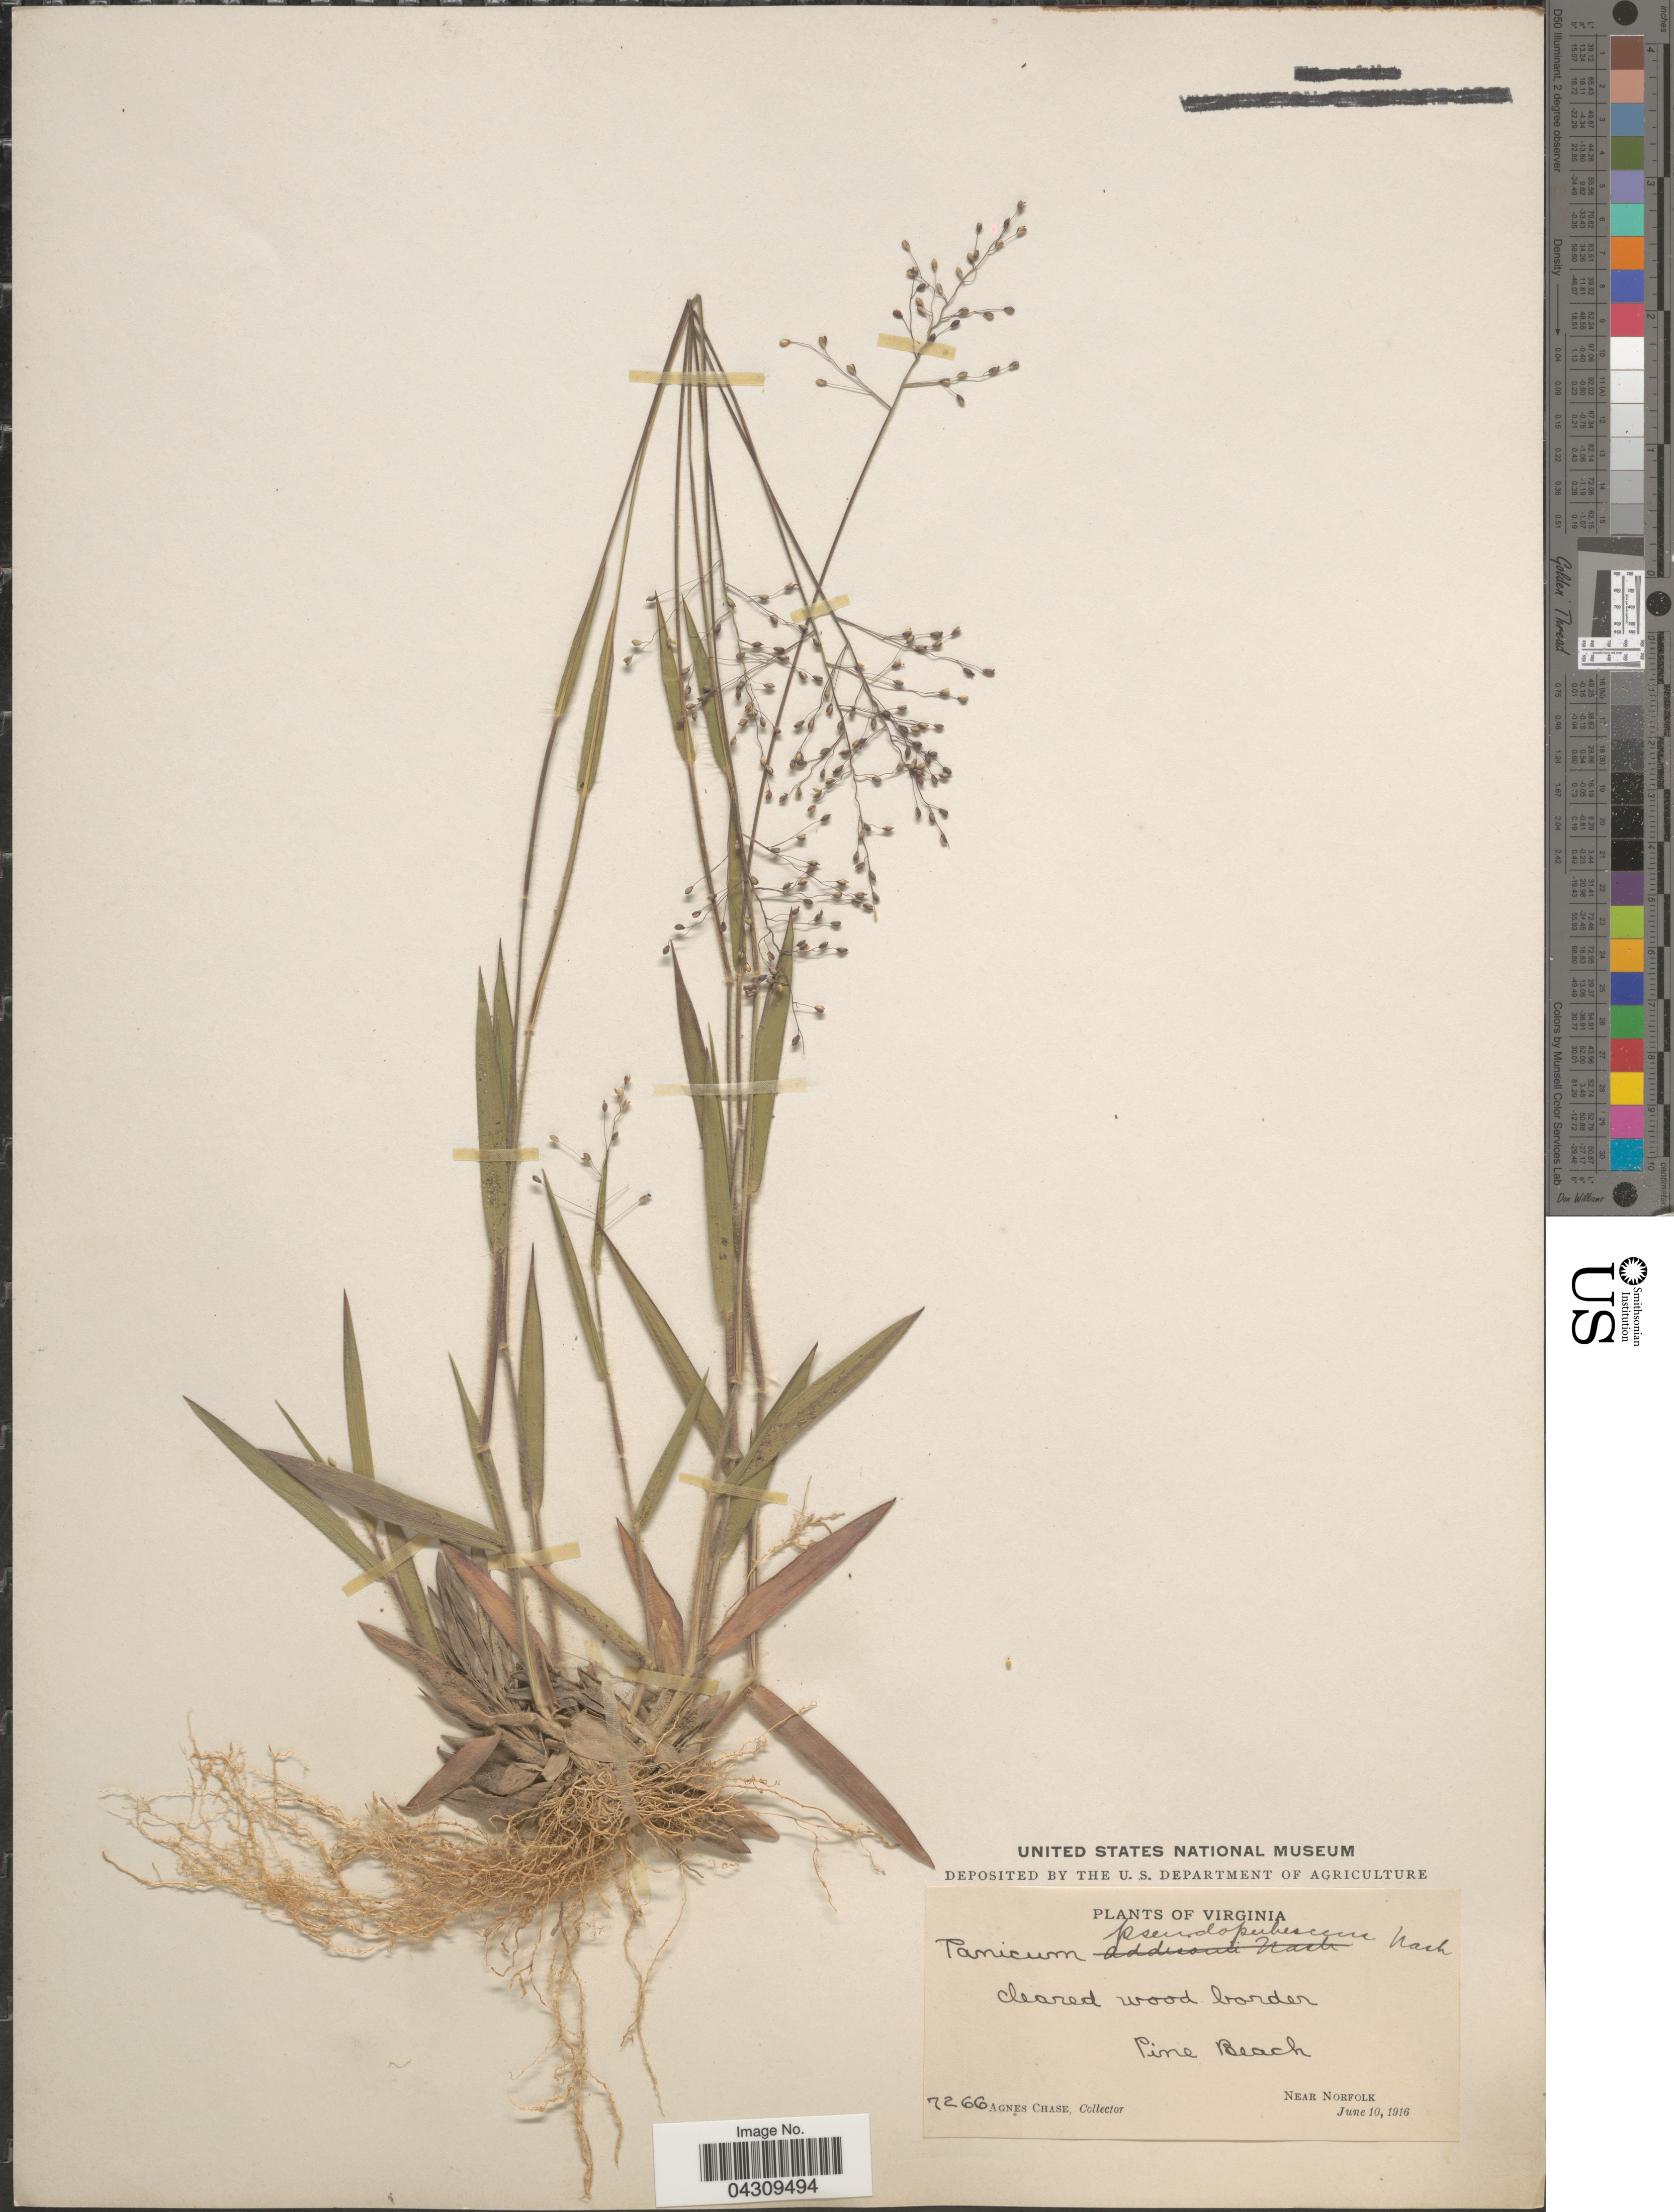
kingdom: Plantae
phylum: Tracheophyta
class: Liliopsida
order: Poales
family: Poaceae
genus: Dichanthelium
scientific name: Dichanthelium acuminatum var. acuminatum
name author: (Sw.) Gould & C.A. Clark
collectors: A. Chase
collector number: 7266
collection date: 1916-06-10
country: United States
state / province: Virginia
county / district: City of Norfolk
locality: Pine Beach. Near Norfolk.